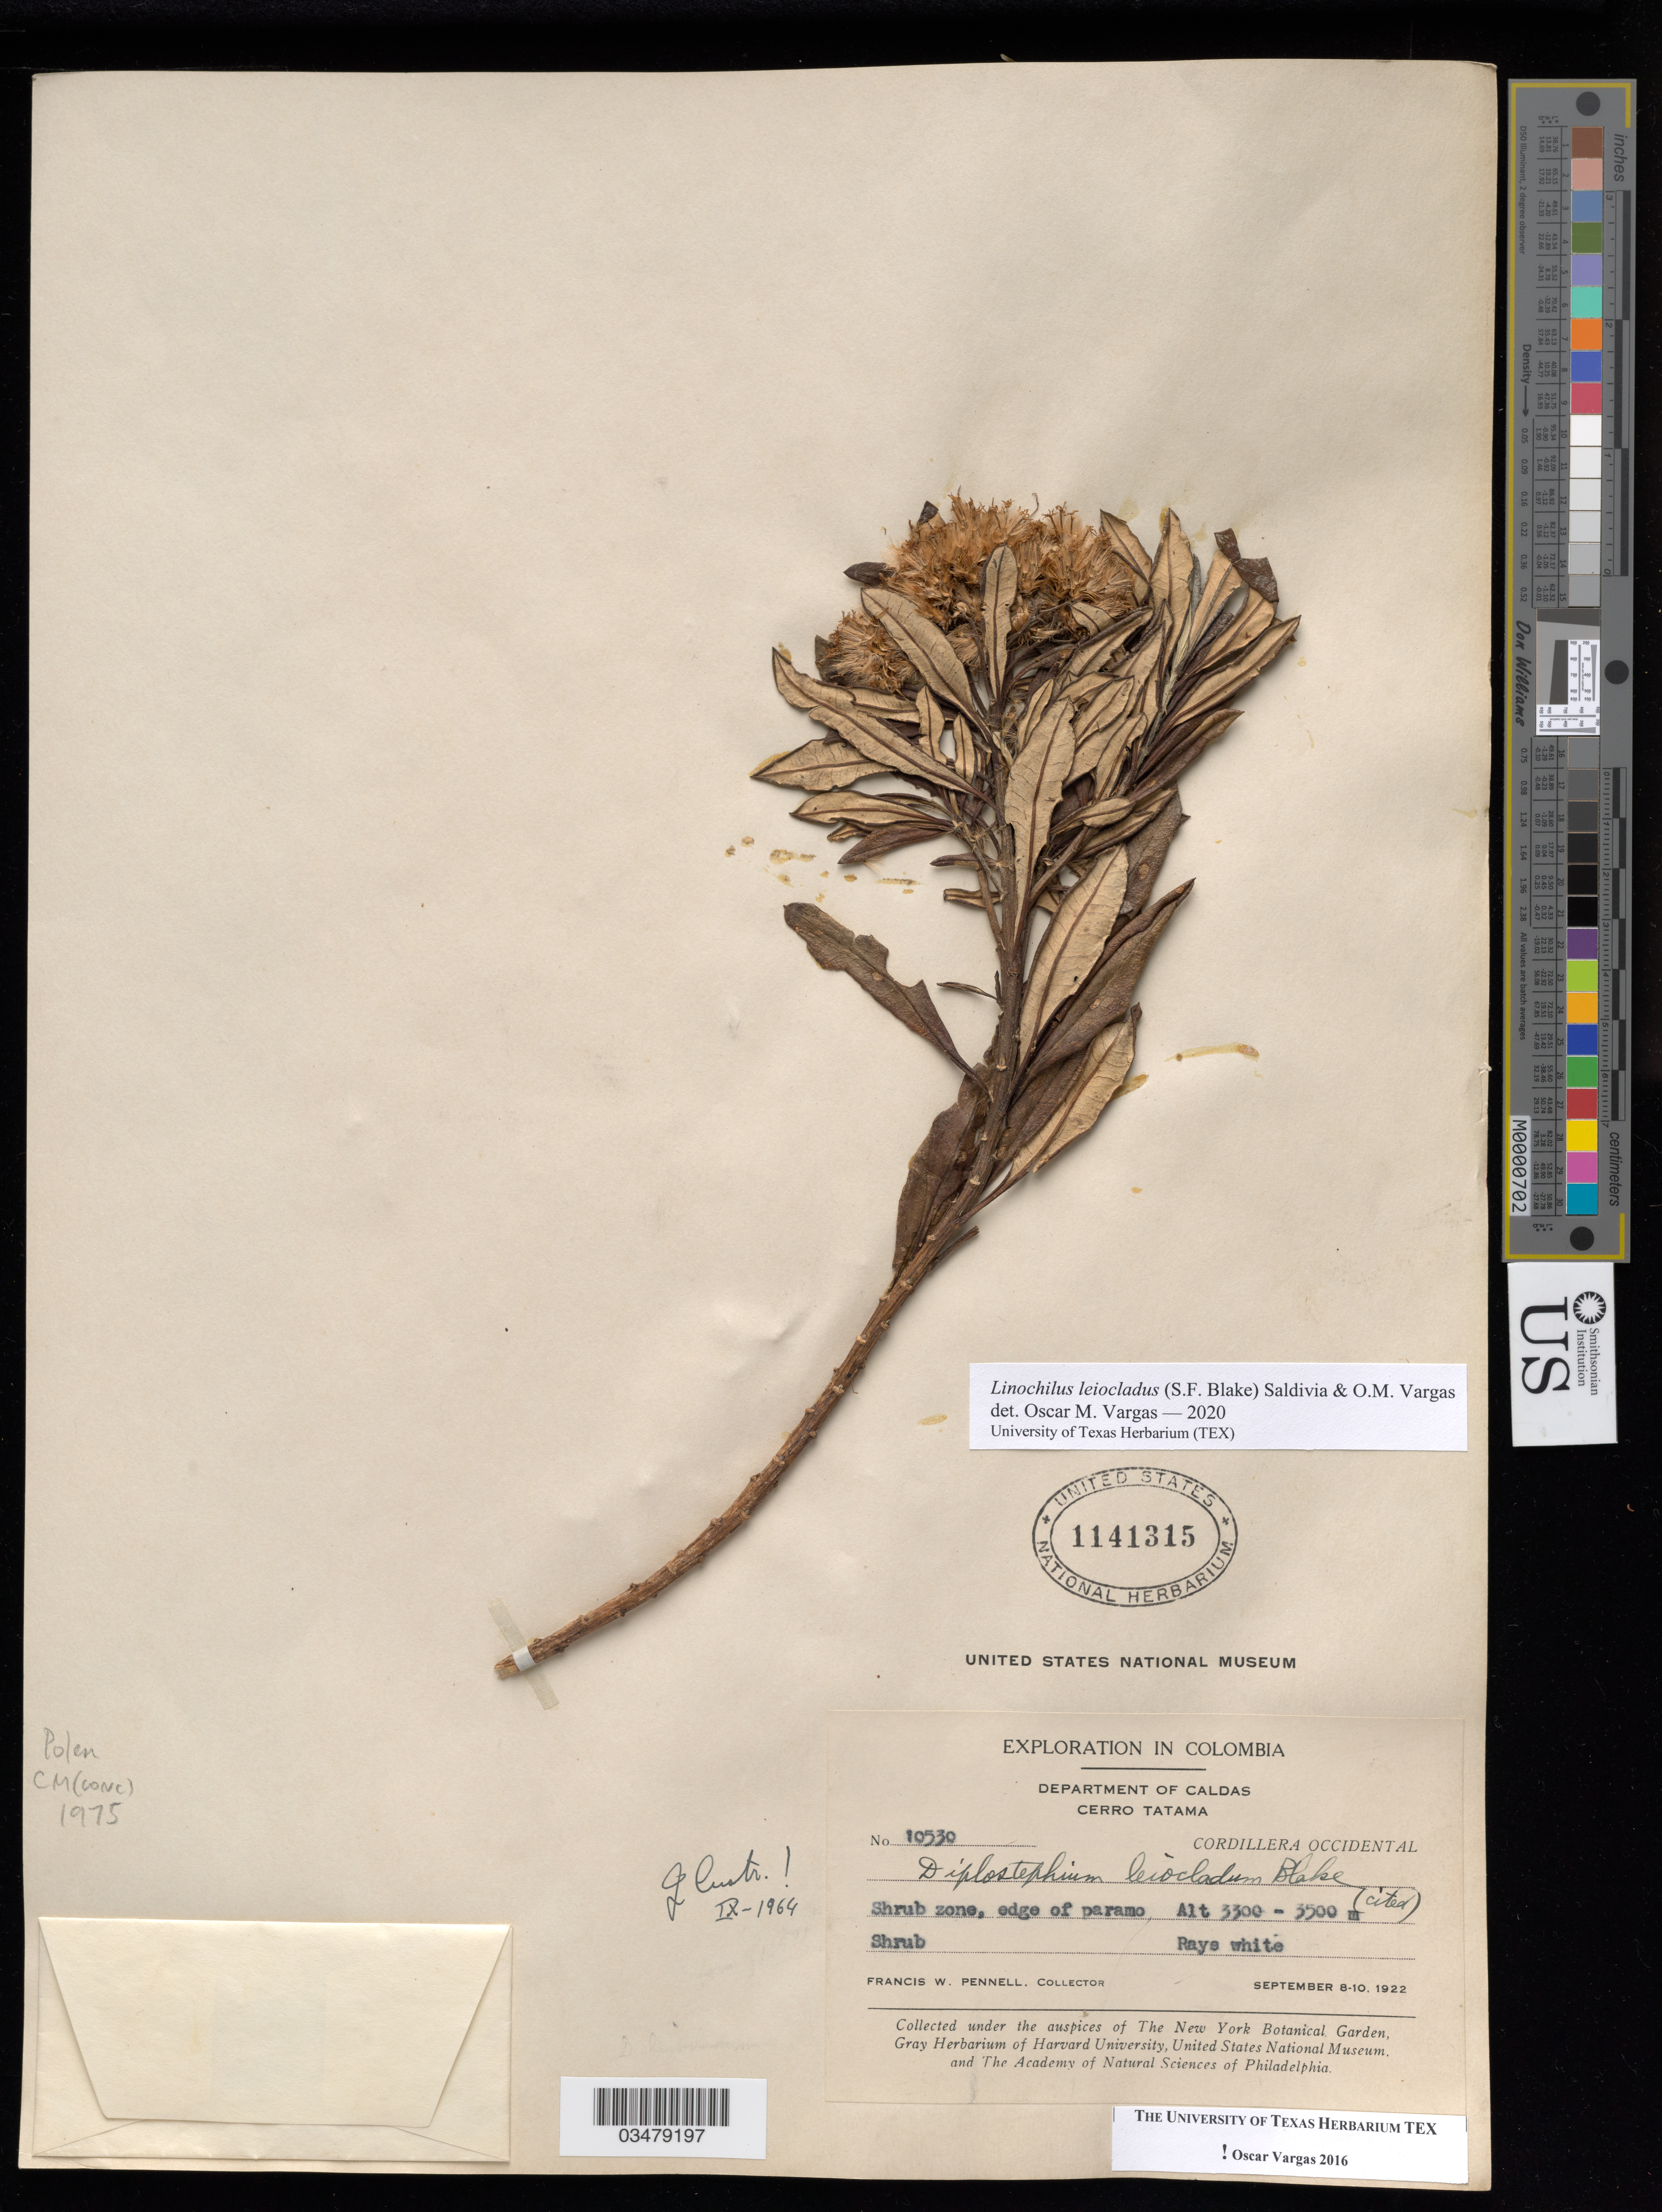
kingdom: Plantae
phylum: Tracheophyta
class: Magnoliopsida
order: Asterales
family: Asteraceae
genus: Linochilus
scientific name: Linochilus leiocladus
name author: (S.F. Blake) Saldivia & O.M. Vargas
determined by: Vargas, Oscar M.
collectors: F. W. Pennell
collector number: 10530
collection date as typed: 08 Sep 1922 to 10 Sep 1922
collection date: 1922-09-08/1922-09-10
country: Colombia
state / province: Caldas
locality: Cordillera Occidental, Cerro Tatama, below Páramo.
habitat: edge of paramo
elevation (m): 3300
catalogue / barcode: US 1141315